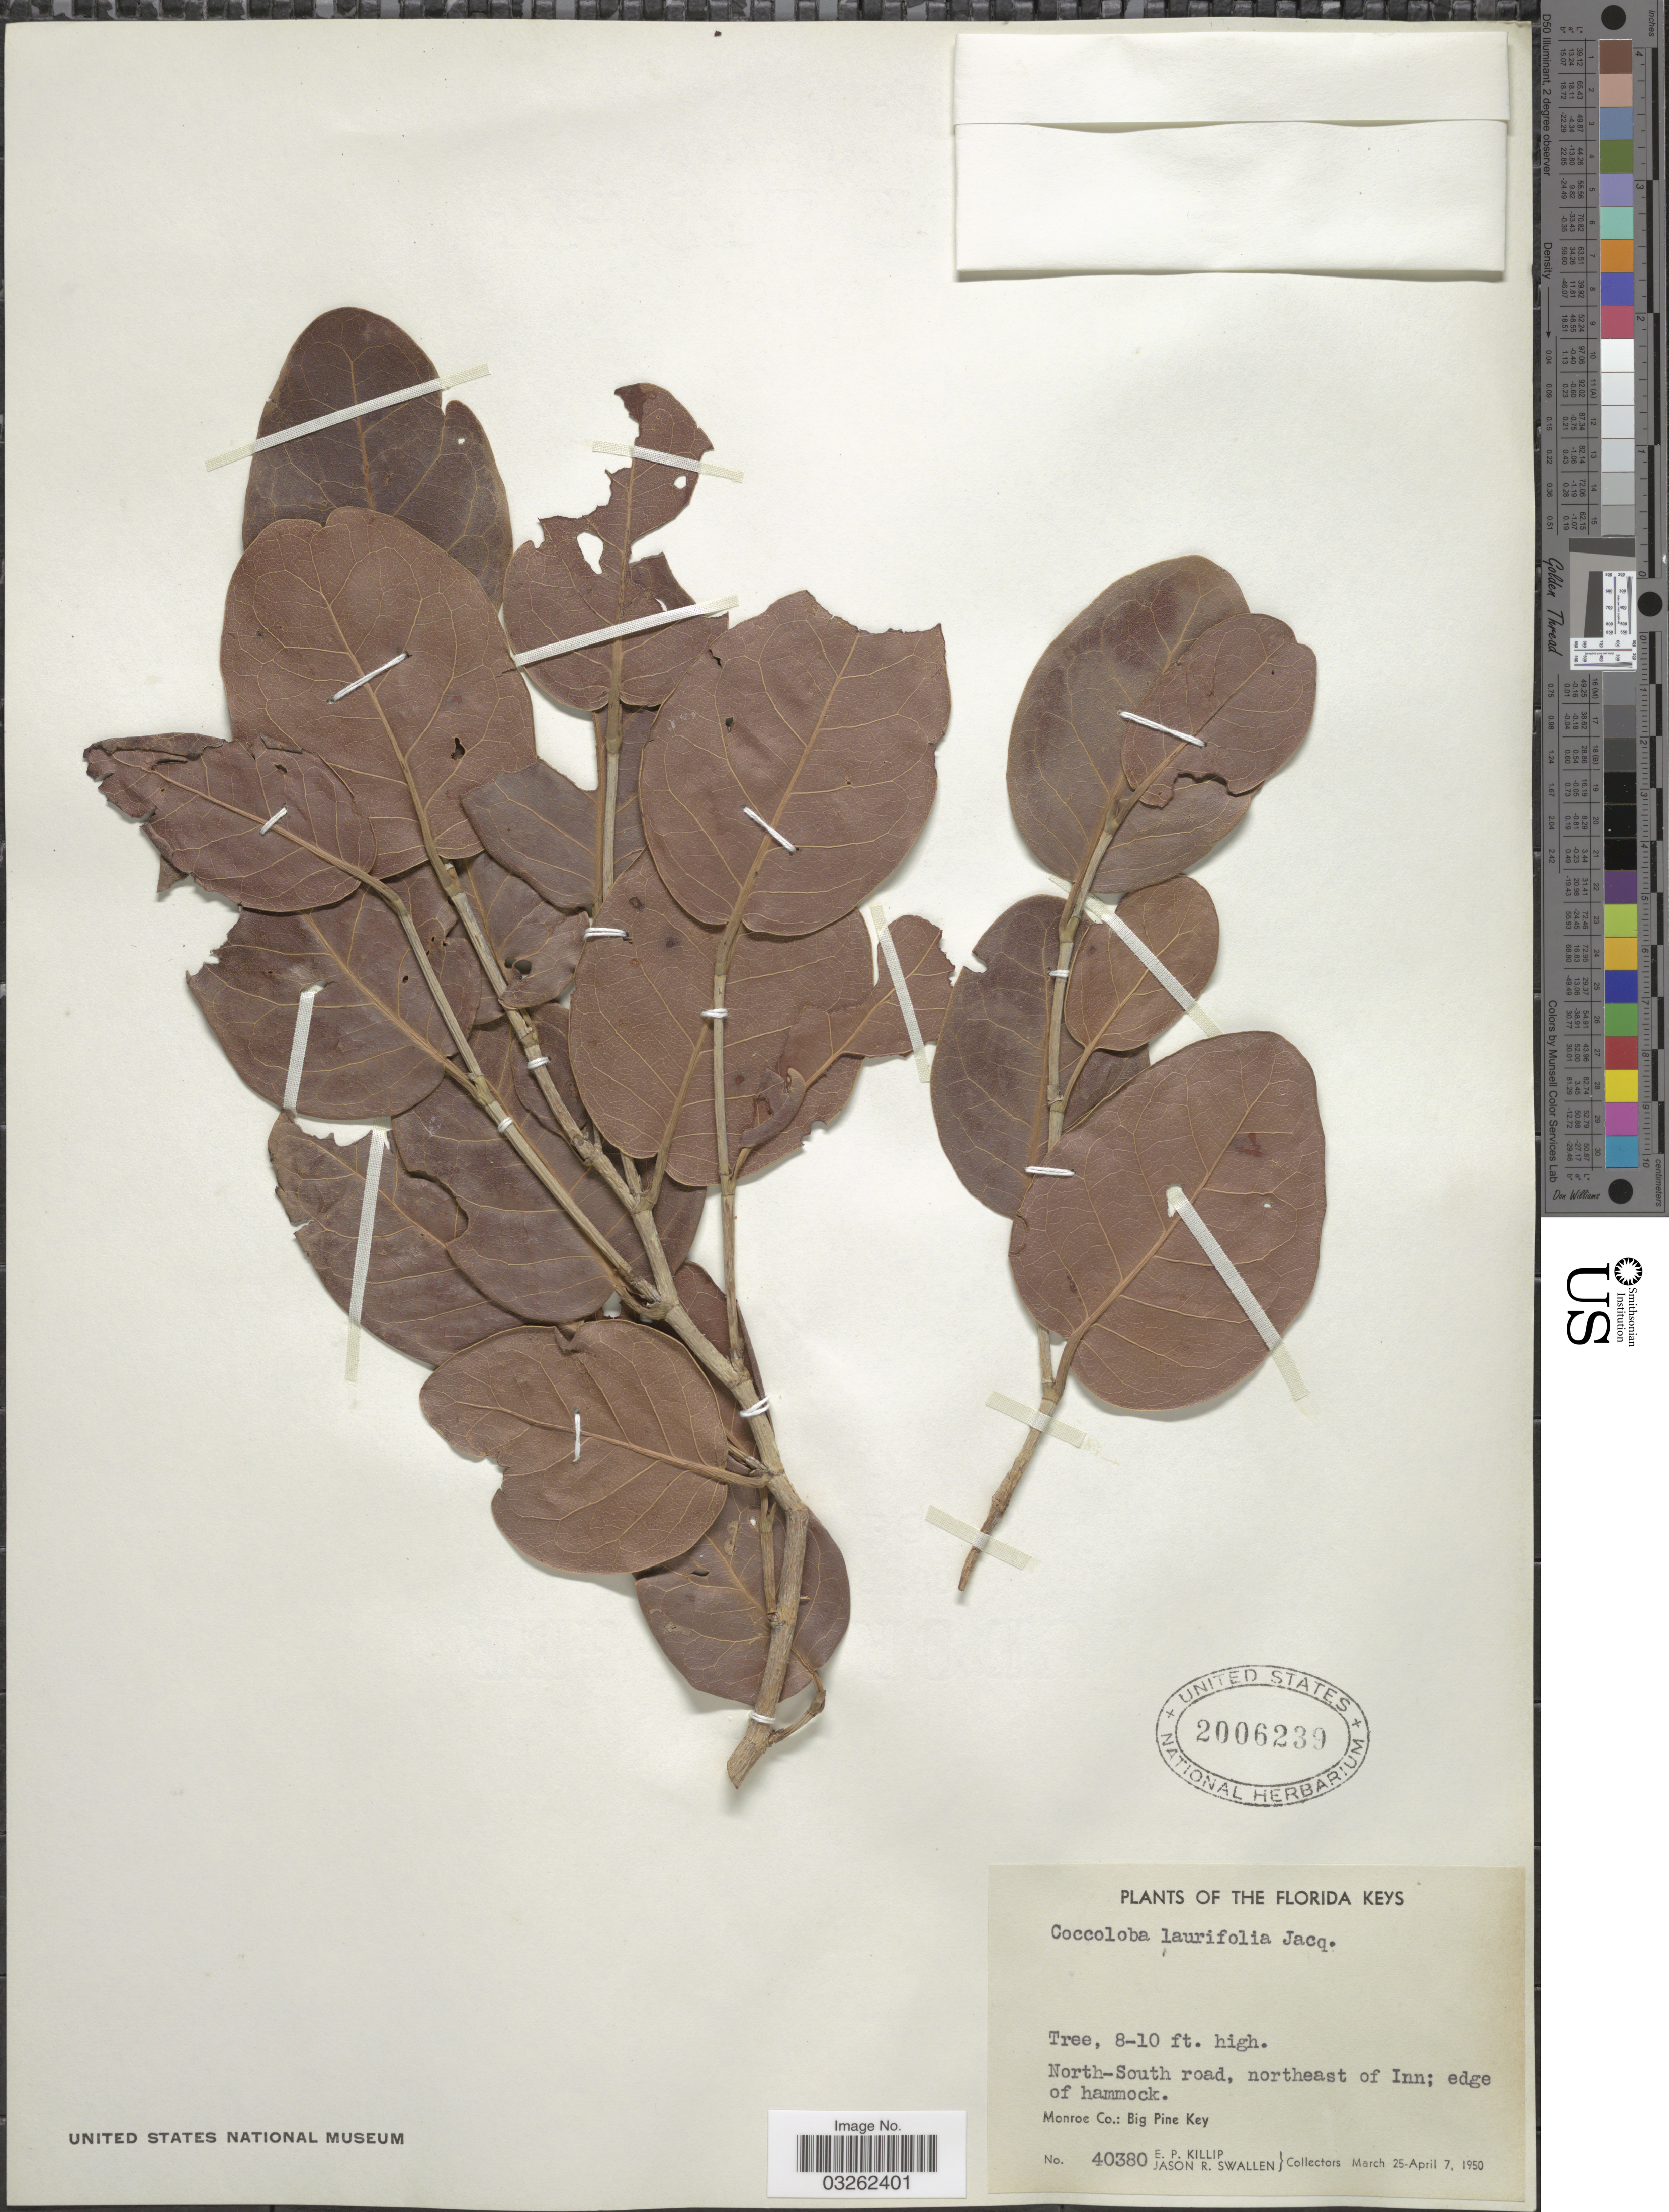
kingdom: Plantae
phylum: Tracheophyta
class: Magnoliopsida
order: Caryophyllales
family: Polygonaceae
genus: Coccoloba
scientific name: Coccoloba diversifolia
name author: Jacq.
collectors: E. P. Killip & J. R. Swallen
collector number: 40380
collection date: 1950-03-25/1950-04-07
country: United States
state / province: Florida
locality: The Florida Keys, North-South road, northeast of Inn; edge of hammock. Monroe Co.: Big Pine Key.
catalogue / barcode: US 2006239